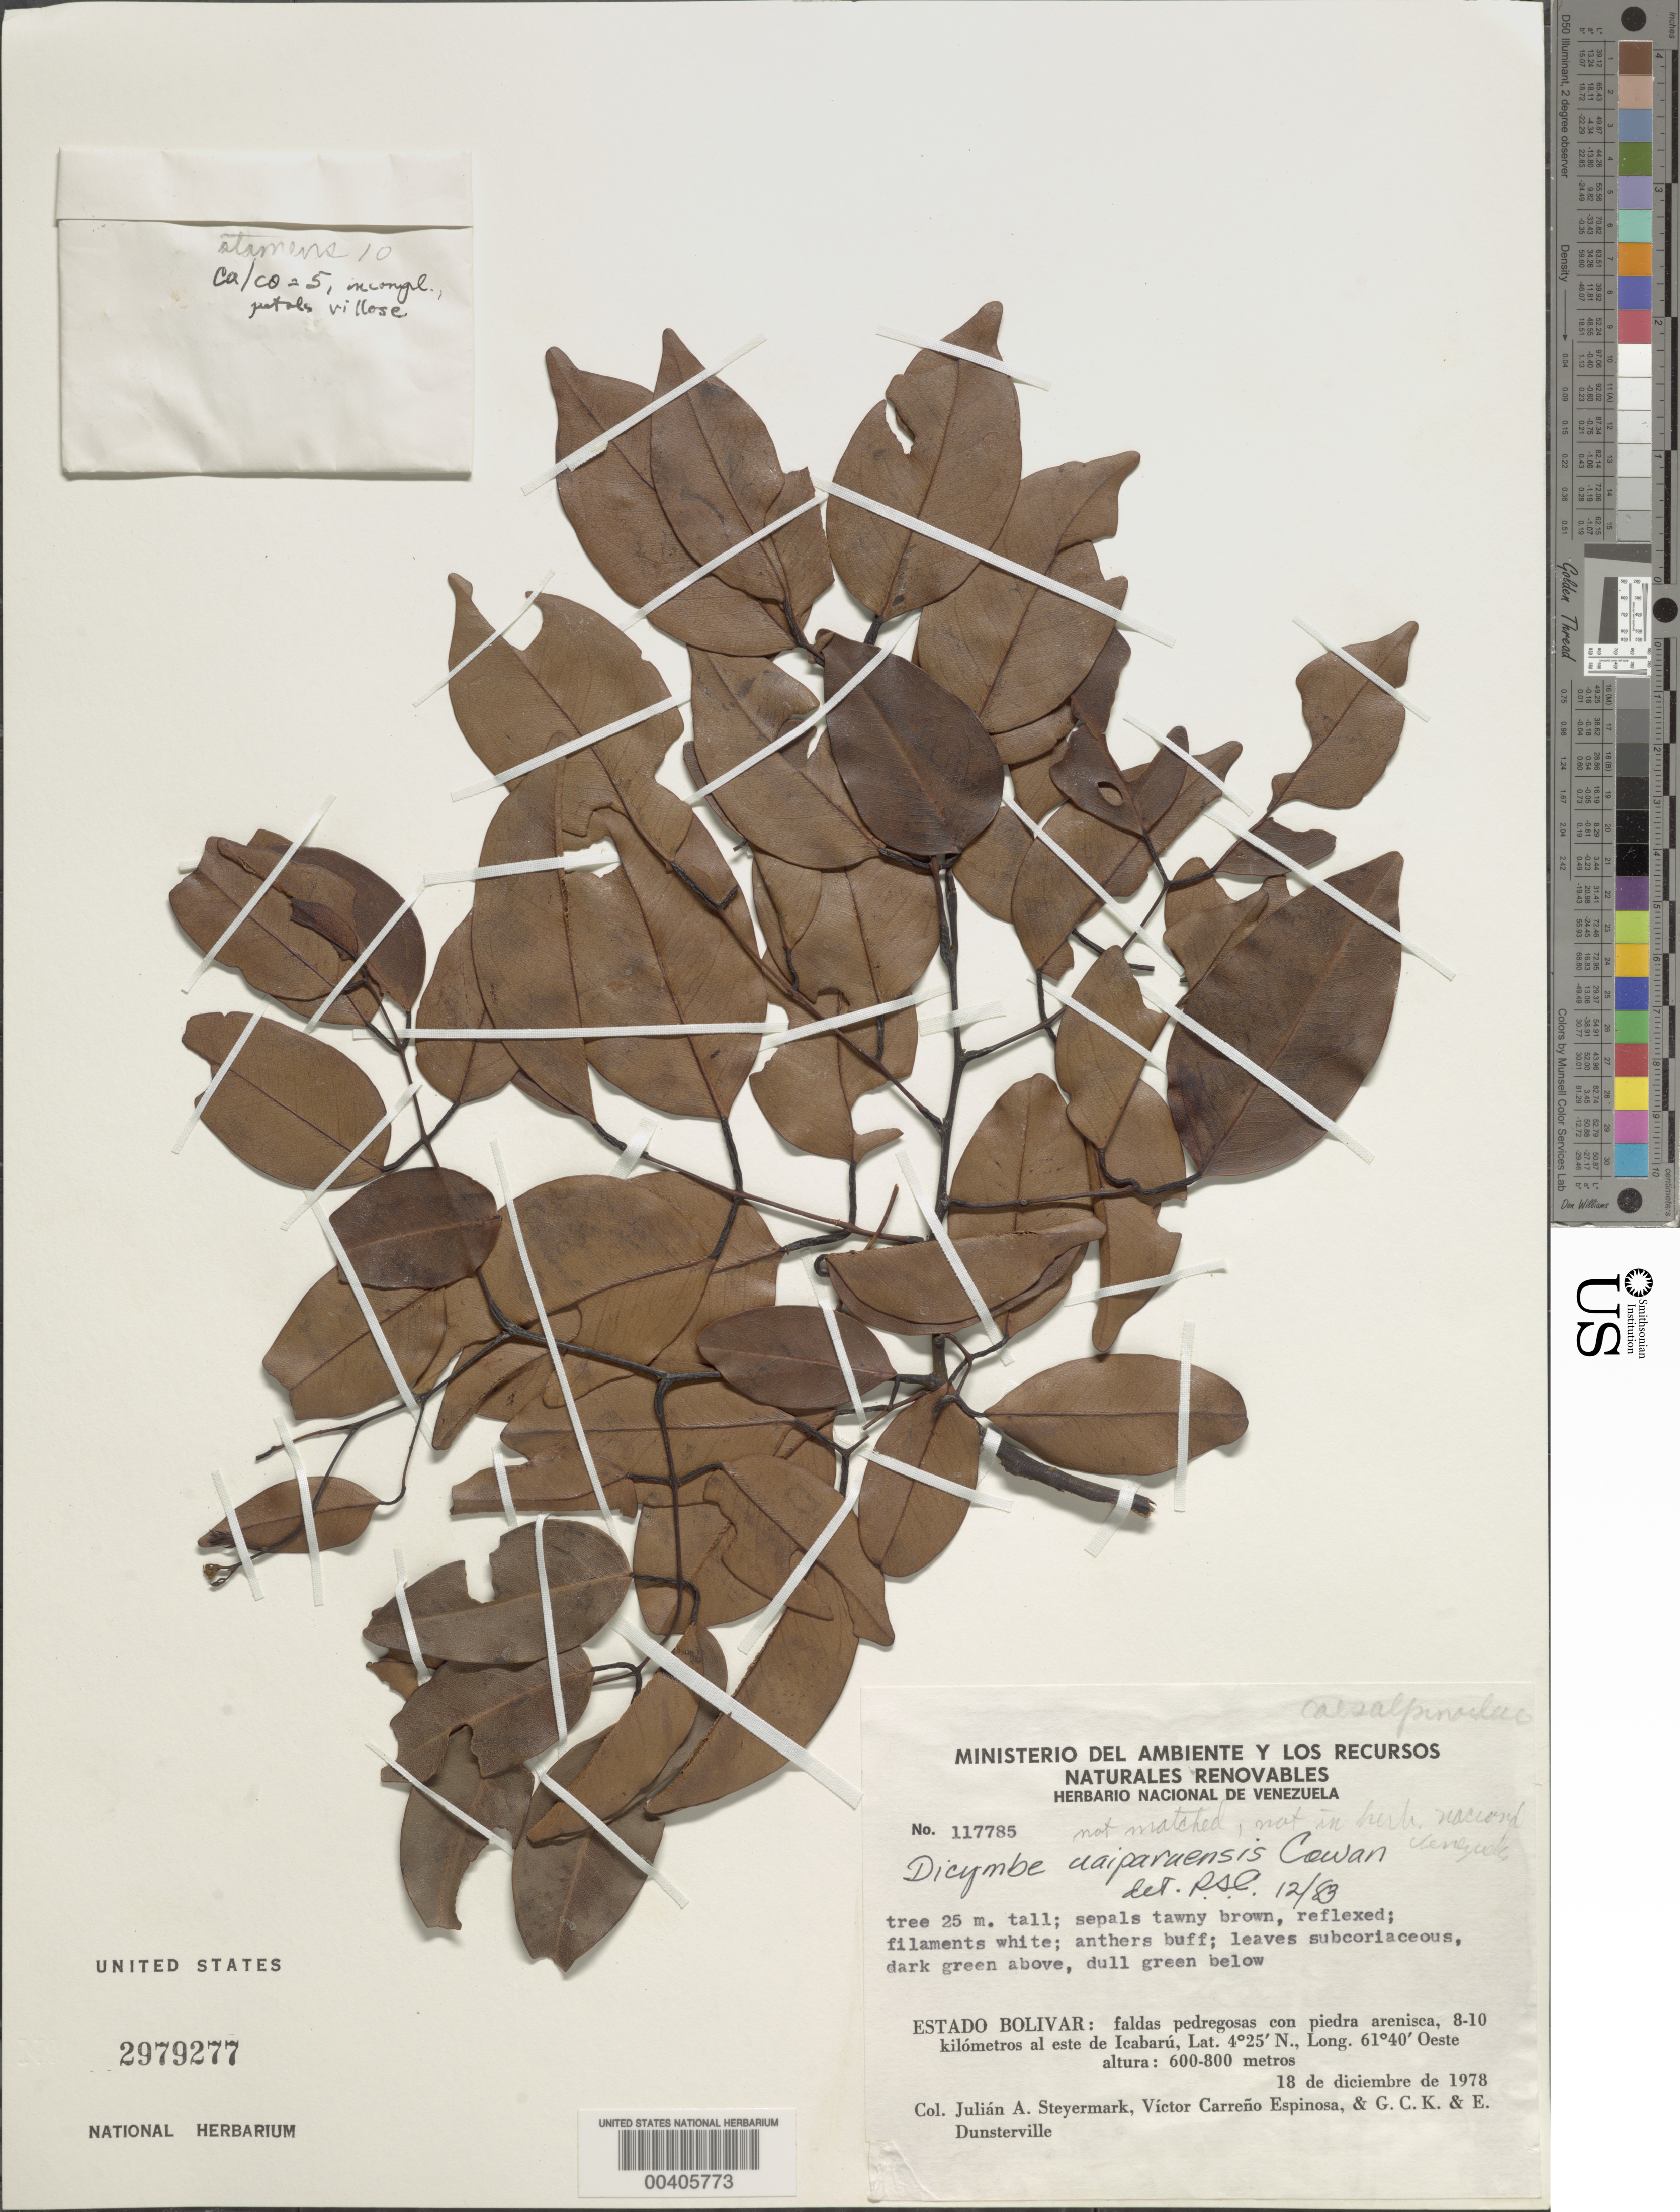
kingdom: Plantae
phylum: Tracheophyta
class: Magnoliopsida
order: Fabales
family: Fabaceae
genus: Dicymbe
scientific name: Dicymbe uaiparuensis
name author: R.S. Cowan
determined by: Cowan, R. S.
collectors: J. Steyermark, V. Carreño E., G. C. K. Dunsterville & E. Dunsterville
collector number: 117785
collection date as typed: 18 Dec 1978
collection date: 1978-12-18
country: Venezuela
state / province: Bolivar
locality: E of icabaru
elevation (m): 600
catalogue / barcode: US 2979277